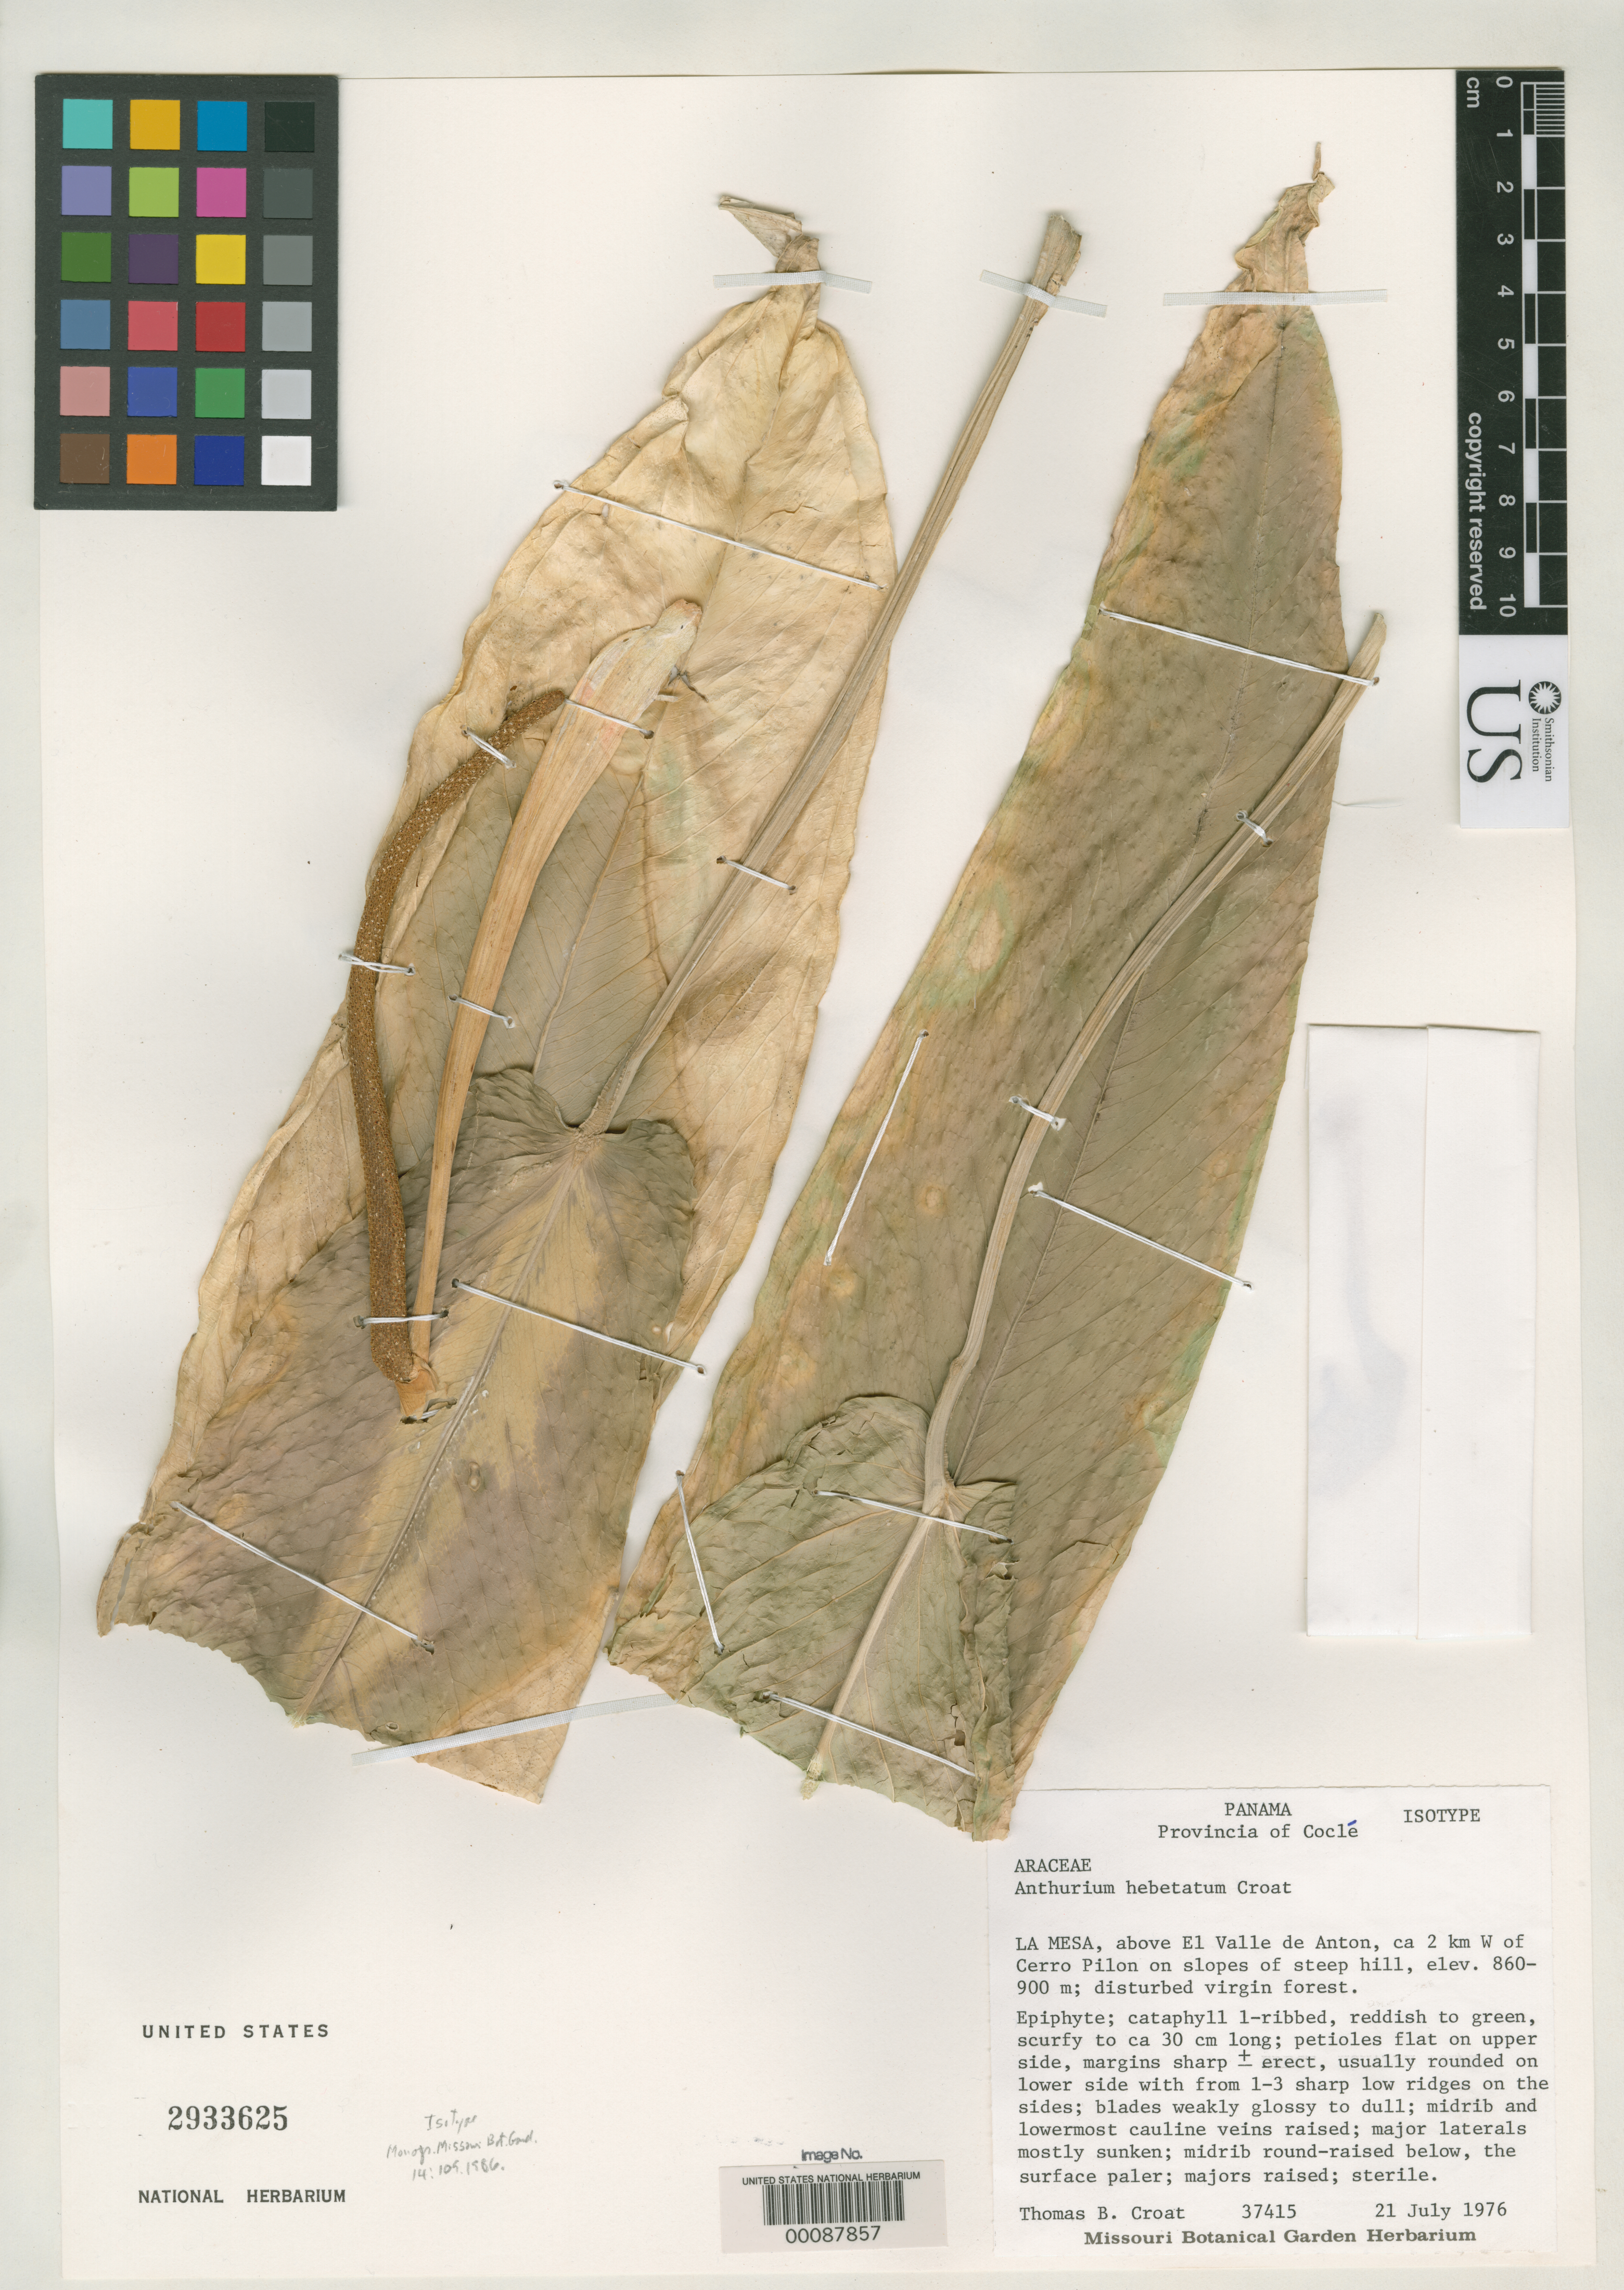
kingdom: Plantae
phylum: Tracheophyta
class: Liliopsida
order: Alismatales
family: Araceae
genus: Anthurium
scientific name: Anthurium hebetatum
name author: Croat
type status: Isotype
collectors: T. B. Croat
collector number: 37415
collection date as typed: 21 Jul 1976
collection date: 1976-07-21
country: Panama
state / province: Coclé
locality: El Mesa, above El Valle De Anton.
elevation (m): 860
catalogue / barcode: US 2933625